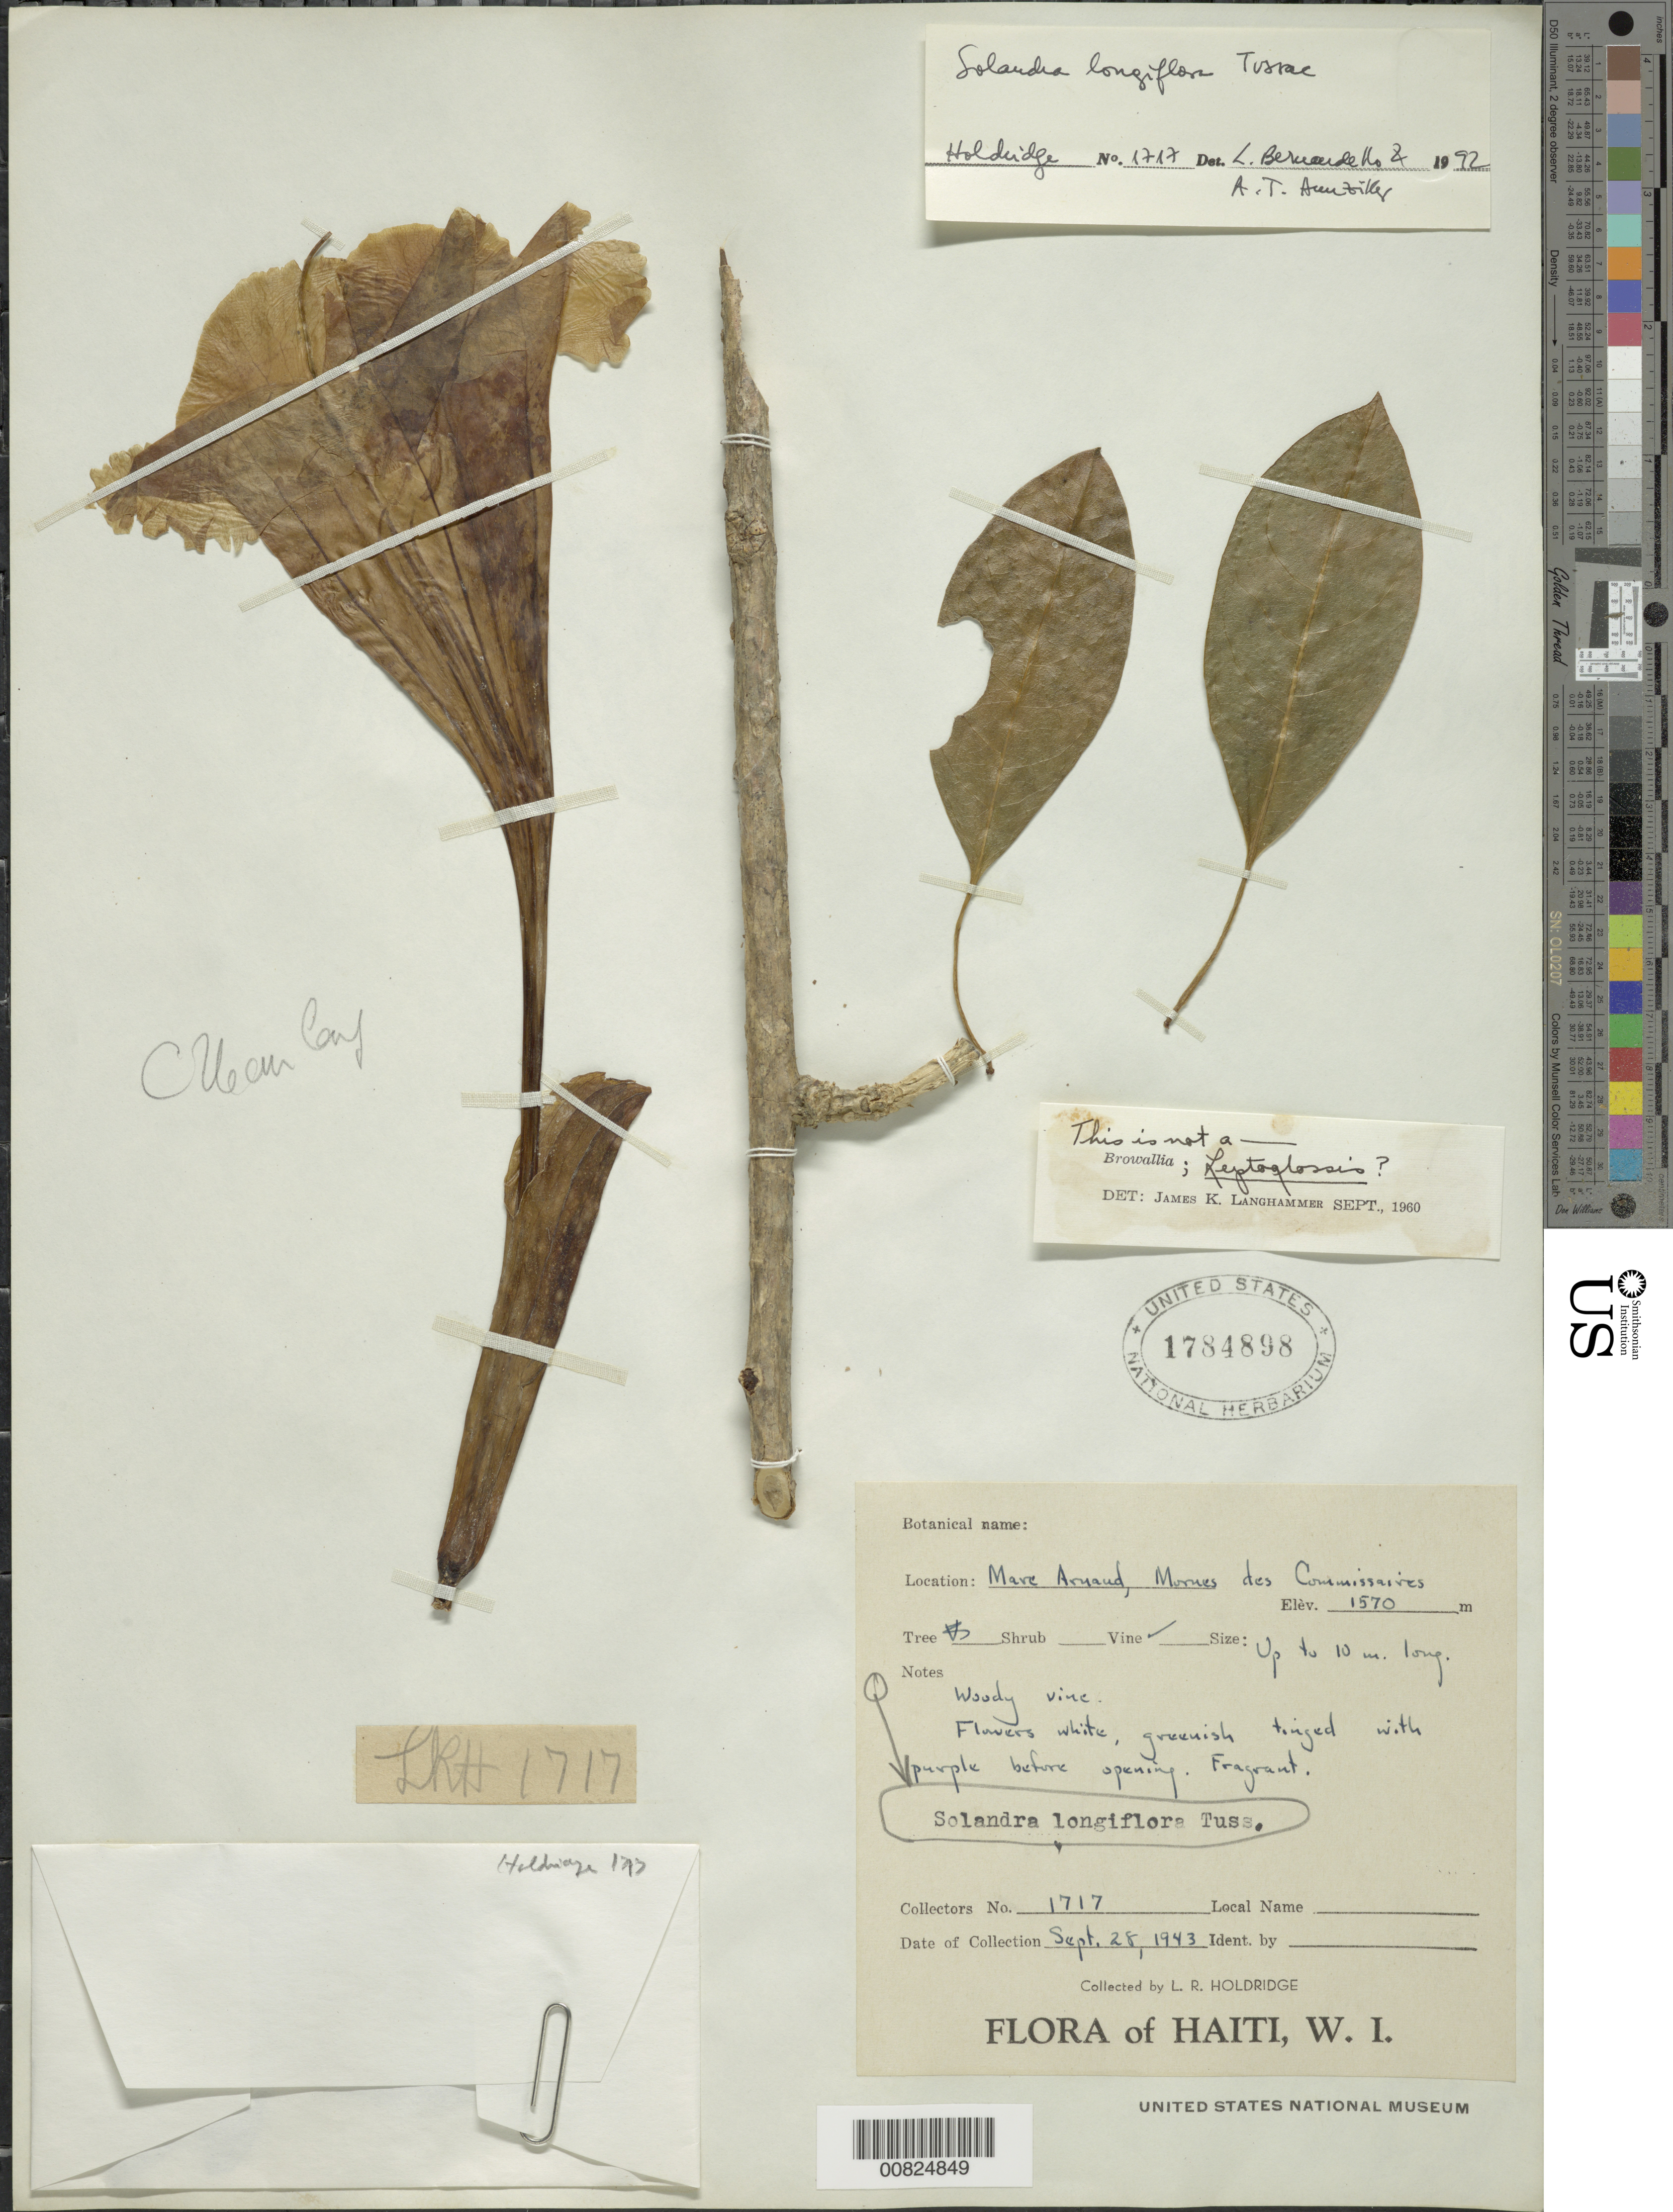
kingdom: Plantae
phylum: Tracheophyta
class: Magnoliopsida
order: Solanales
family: Solanaceae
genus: Solandra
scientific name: Solandra longiflora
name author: Tussac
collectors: L. Holdridge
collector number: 1717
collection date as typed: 28 Sep 1943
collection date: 1943-09-28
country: Haiti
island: Hispaniola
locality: Marc Aruaud, Mornes des Commissaires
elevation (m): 1570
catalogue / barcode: US 1784898